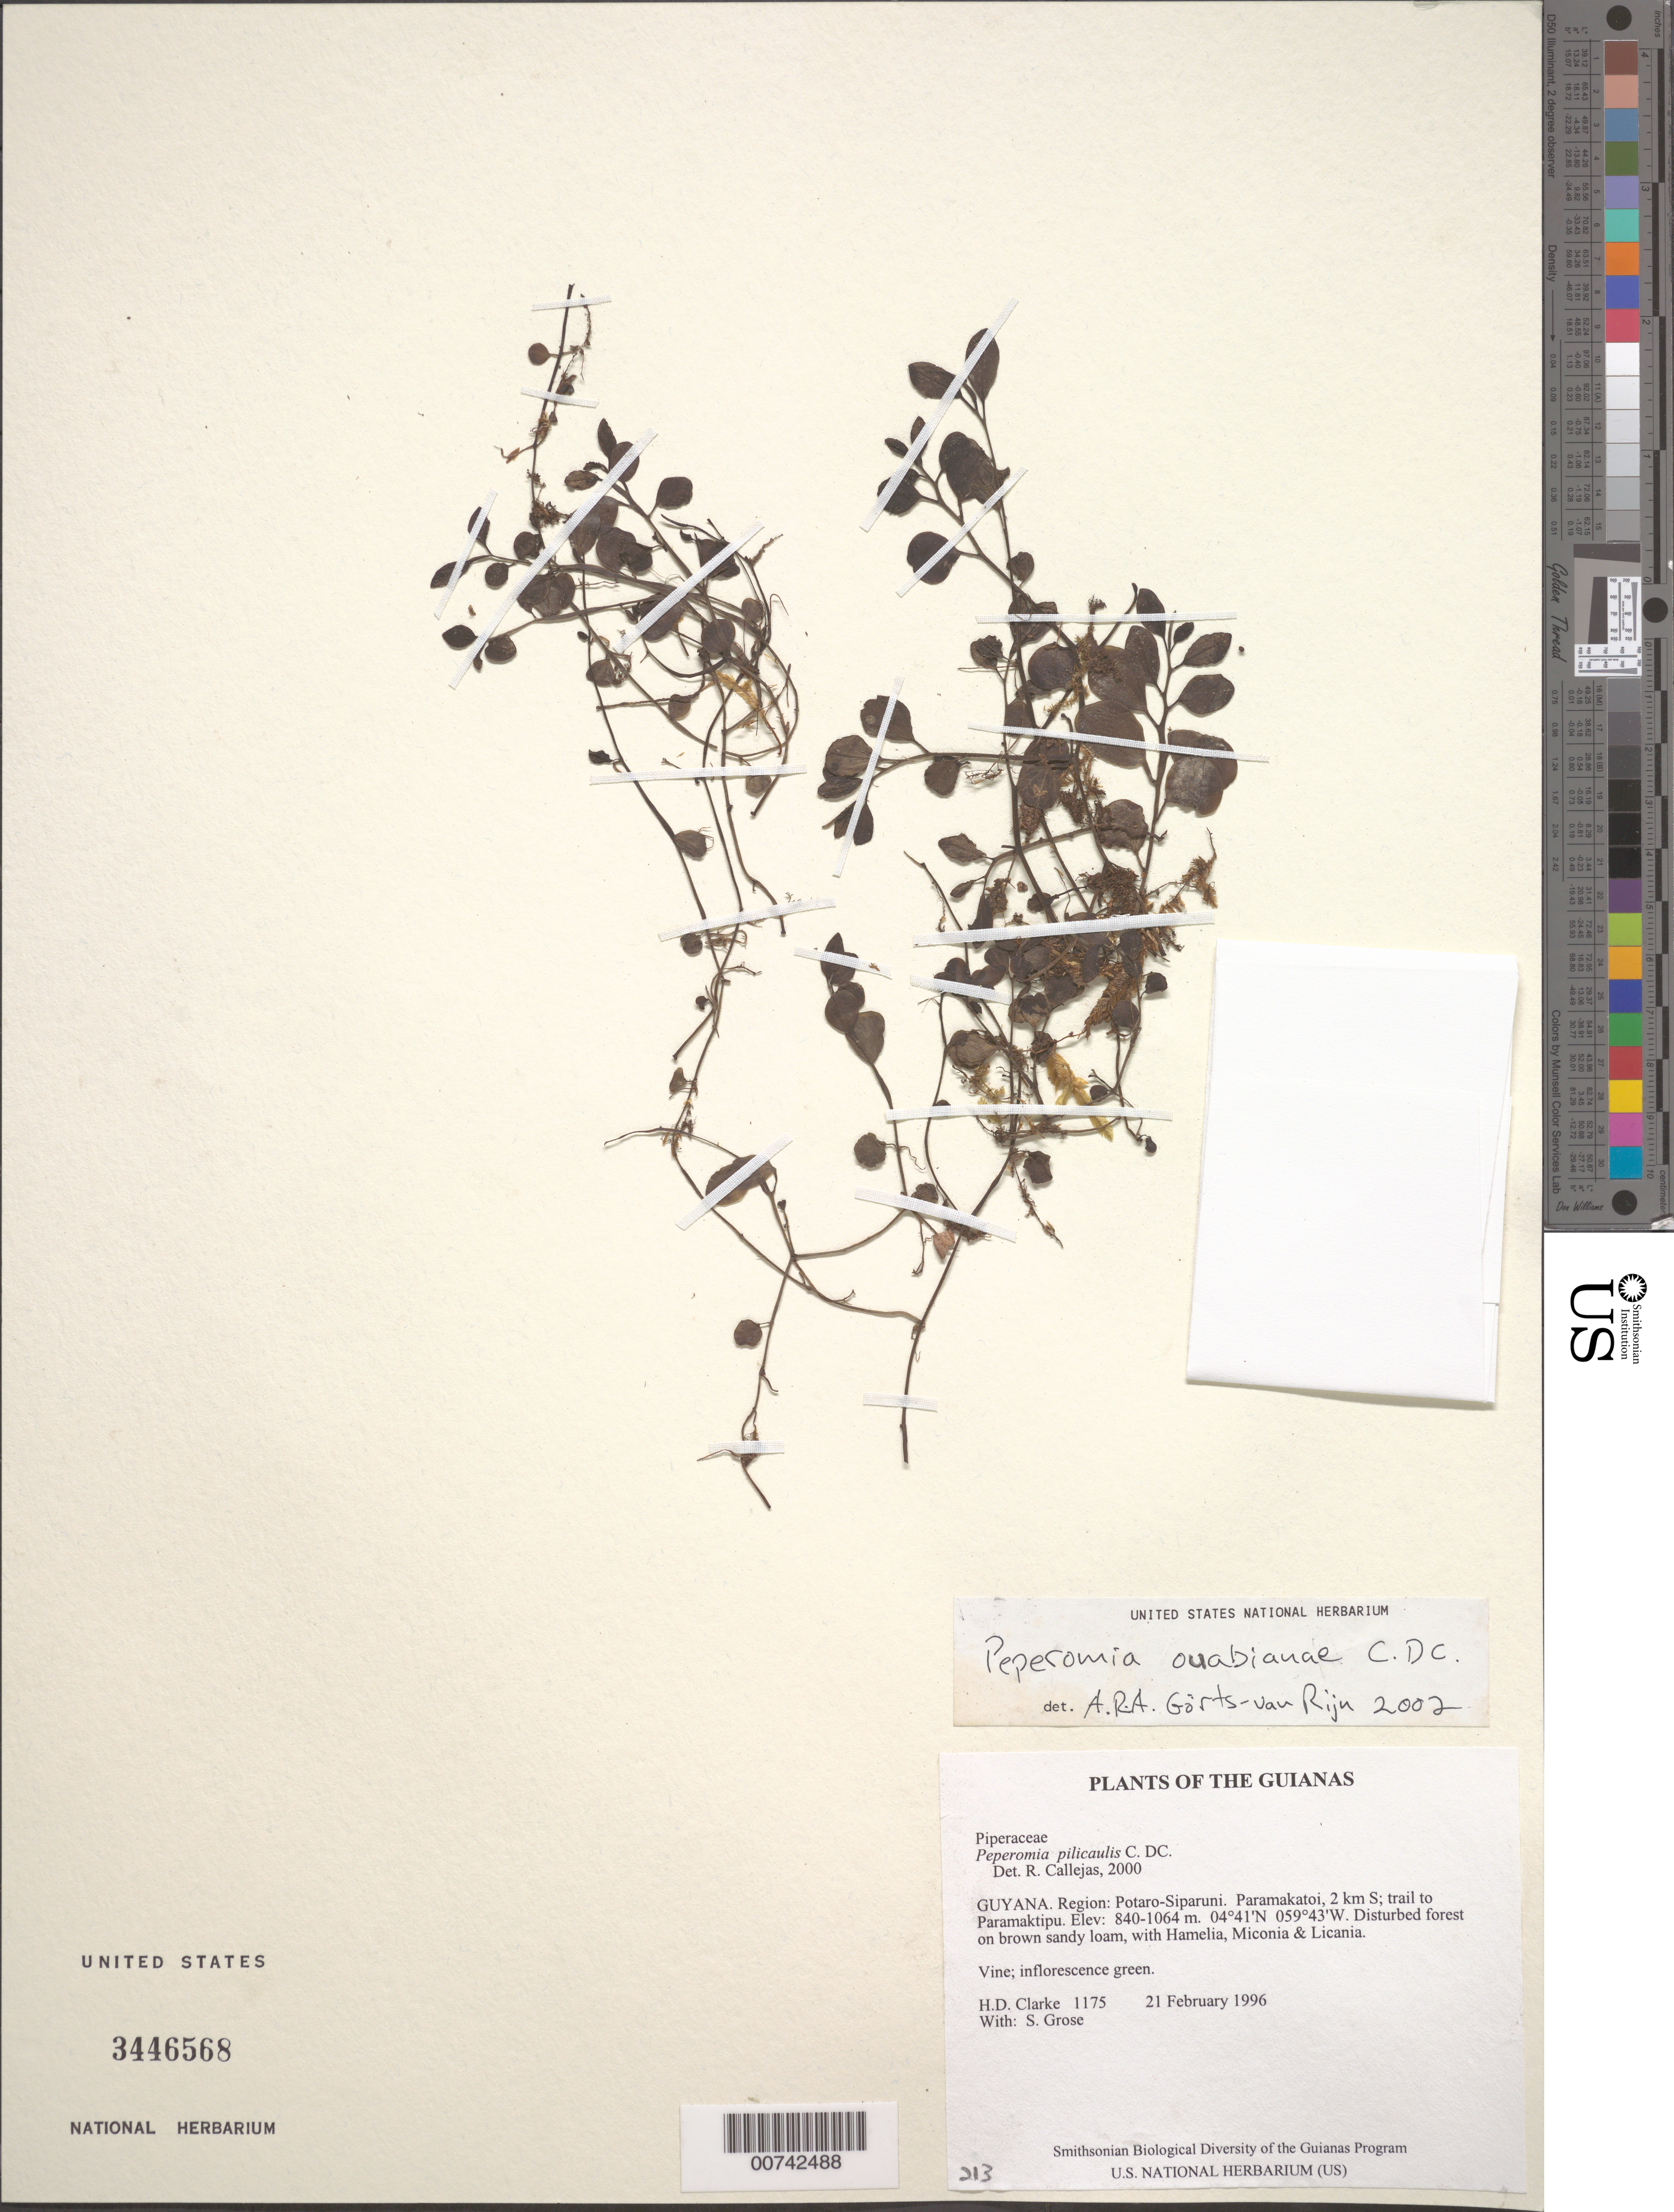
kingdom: Plantae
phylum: Tracheophyta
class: Magnoliopsida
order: Piperales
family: Piperaceae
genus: Peperomia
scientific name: Peperomia pilicaulis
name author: C. DC.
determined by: Callejas, Ricardo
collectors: H. D. Clarke & S. Grose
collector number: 1175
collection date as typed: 21 February 1996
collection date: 1996-02-21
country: Guyana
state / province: Potaro-Siparuni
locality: Paramakatoi, 2 km S; trail to Paramaktipu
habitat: Disturbed forest on brown sandy loam, with Hamelia, Miconia & Licania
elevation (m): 840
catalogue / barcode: US 3446568